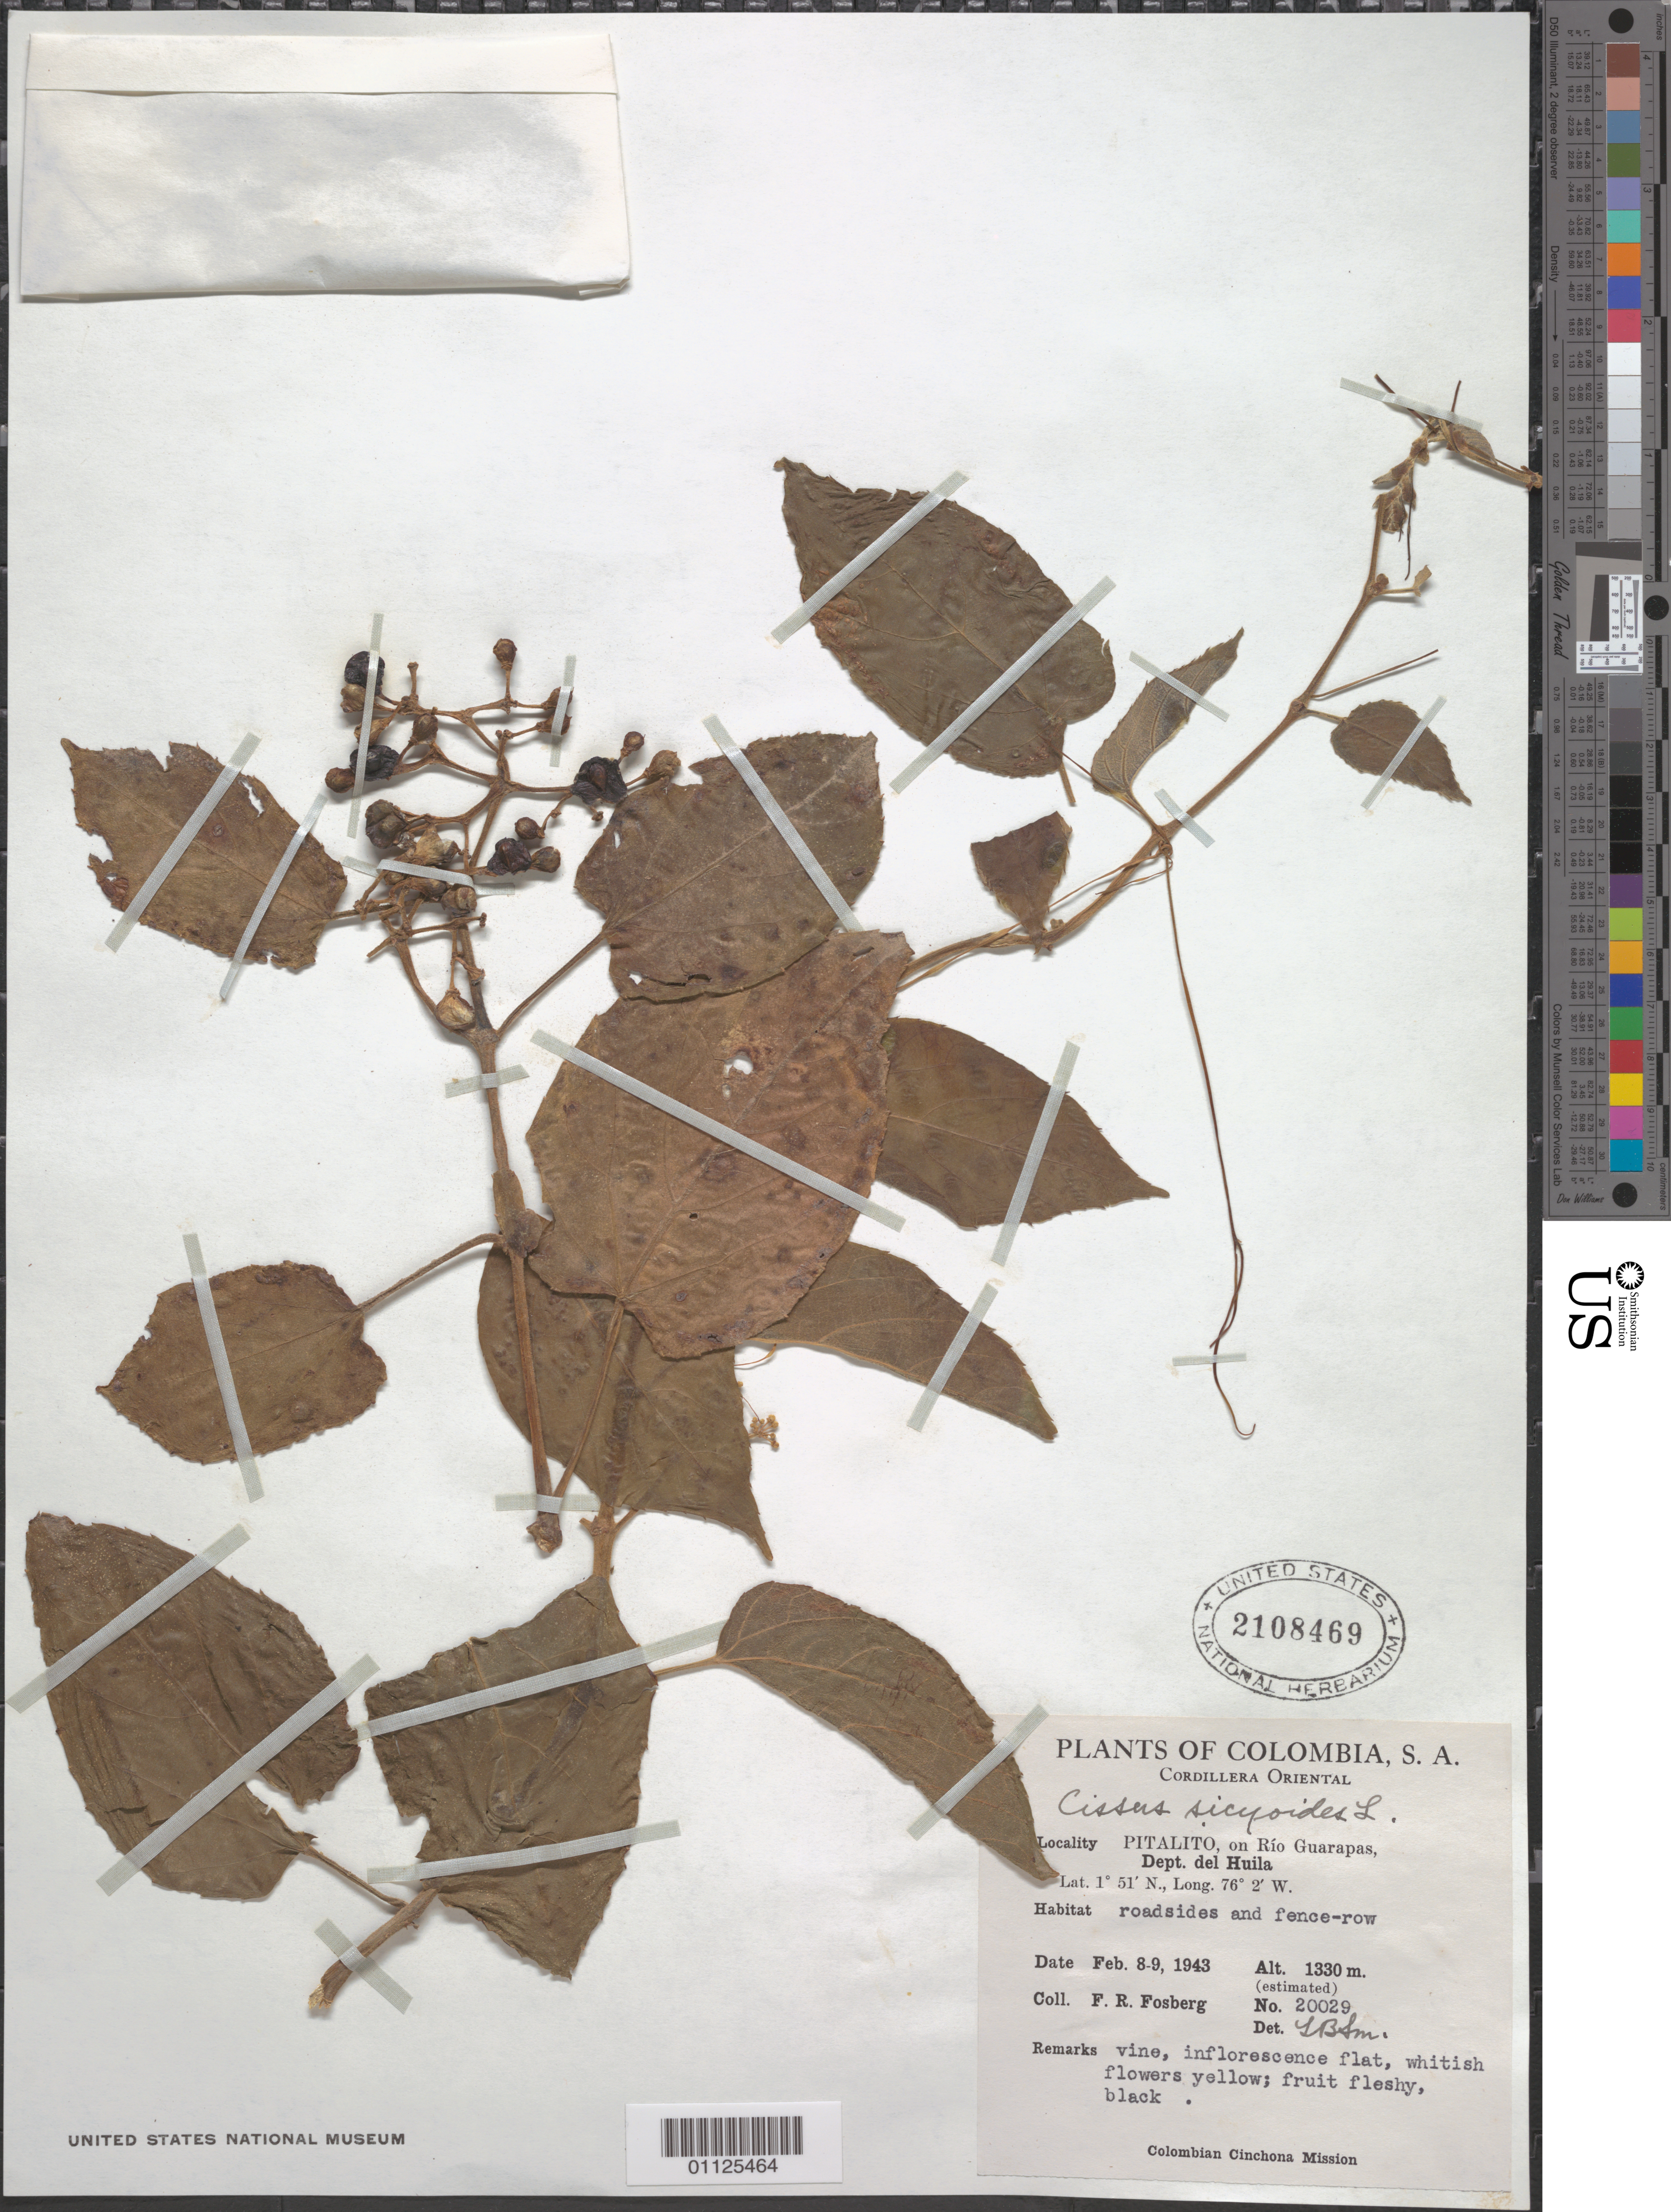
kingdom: Plantae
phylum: Tracheophyta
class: Magnoliopsida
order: Vitales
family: Vitaceae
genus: Cissus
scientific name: Cissus verticillata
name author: (L.) Nicolson & C.E. Jarvis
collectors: F. R. Fosberg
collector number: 20029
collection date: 1943-02-08/1943-02-09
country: Colombia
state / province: Huila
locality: Pitalito, on Rio Guarapas. Dept. del Huila.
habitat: Roadsides and fence-row. Vine.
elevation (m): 1330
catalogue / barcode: US 2108469